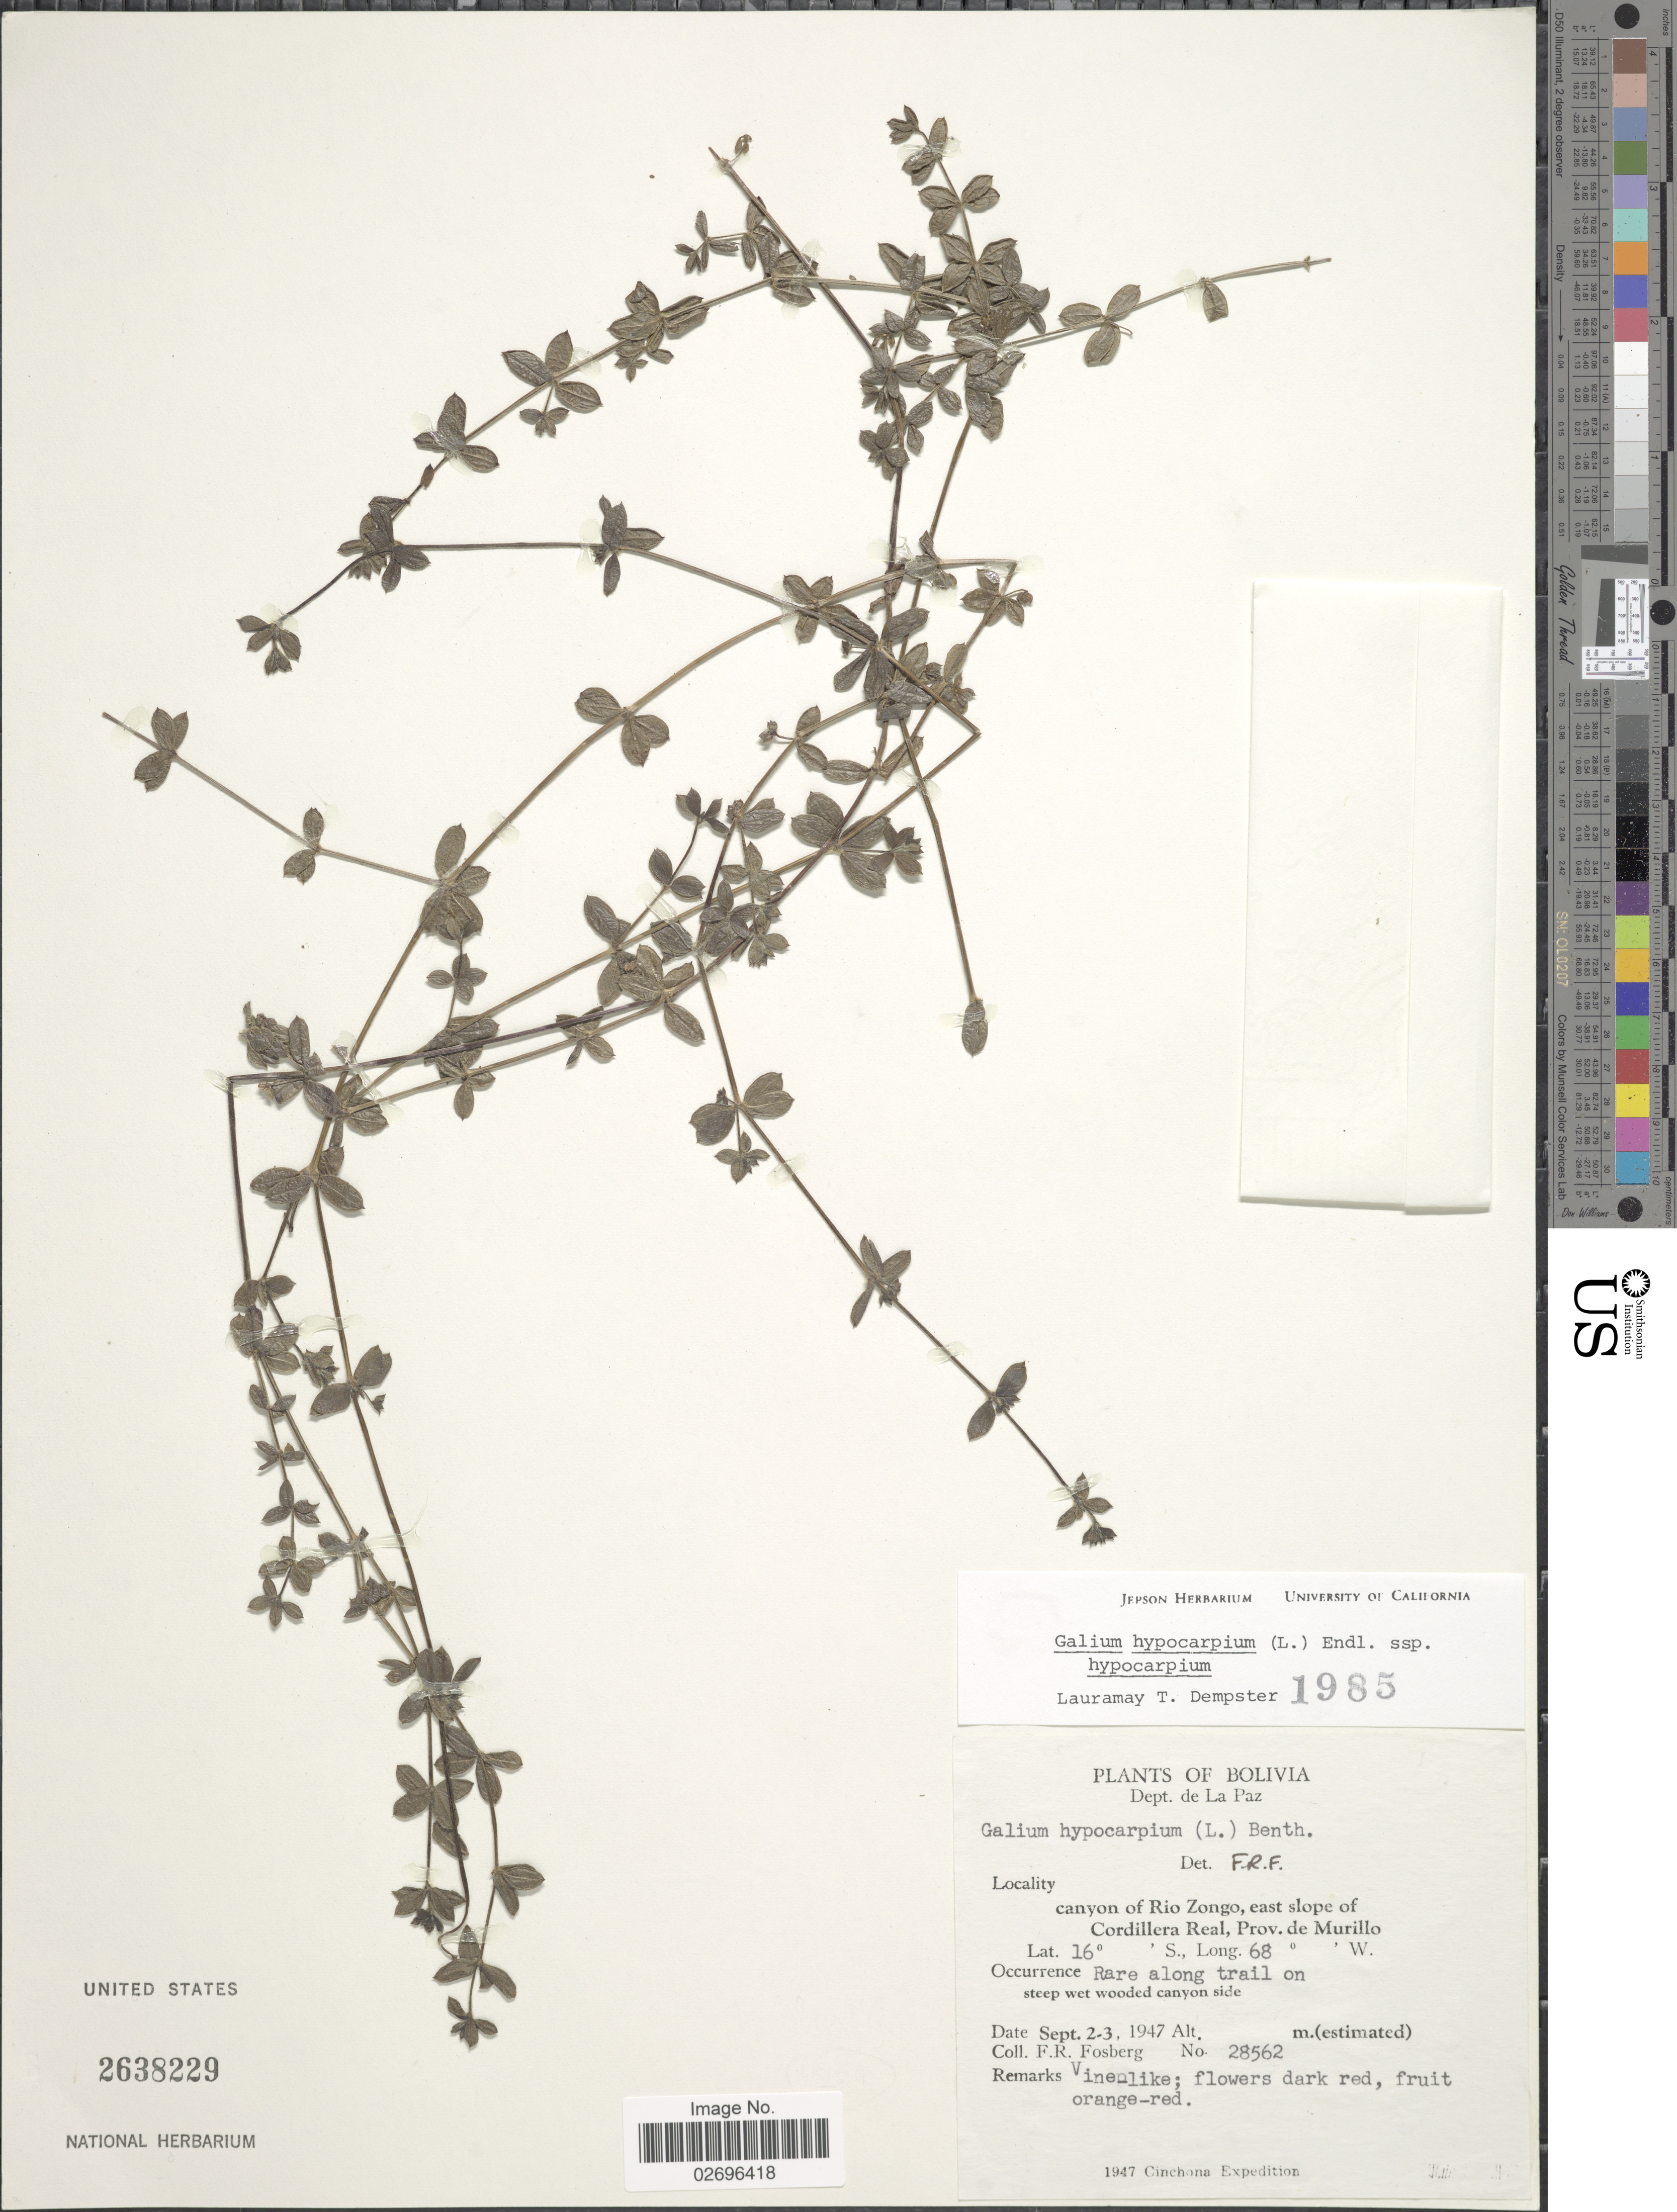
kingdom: Plantae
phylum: Tracheophyta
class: Magnoliopsida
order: Gentianales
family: Rubiaceae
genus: Galium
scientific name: Galium hypocarpium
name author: (L.) Endl. ex Griseb.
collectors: F. R. Fosberg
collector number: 28562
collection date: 1947-09-02/1947-09-03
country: Bolivia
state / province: La Paz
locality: Canyon of Rio Zongo, east slope of Cordillera Real, Prov. de Murillo, rare along trail on steep wet wooded canyon side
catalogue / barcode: US 2638229